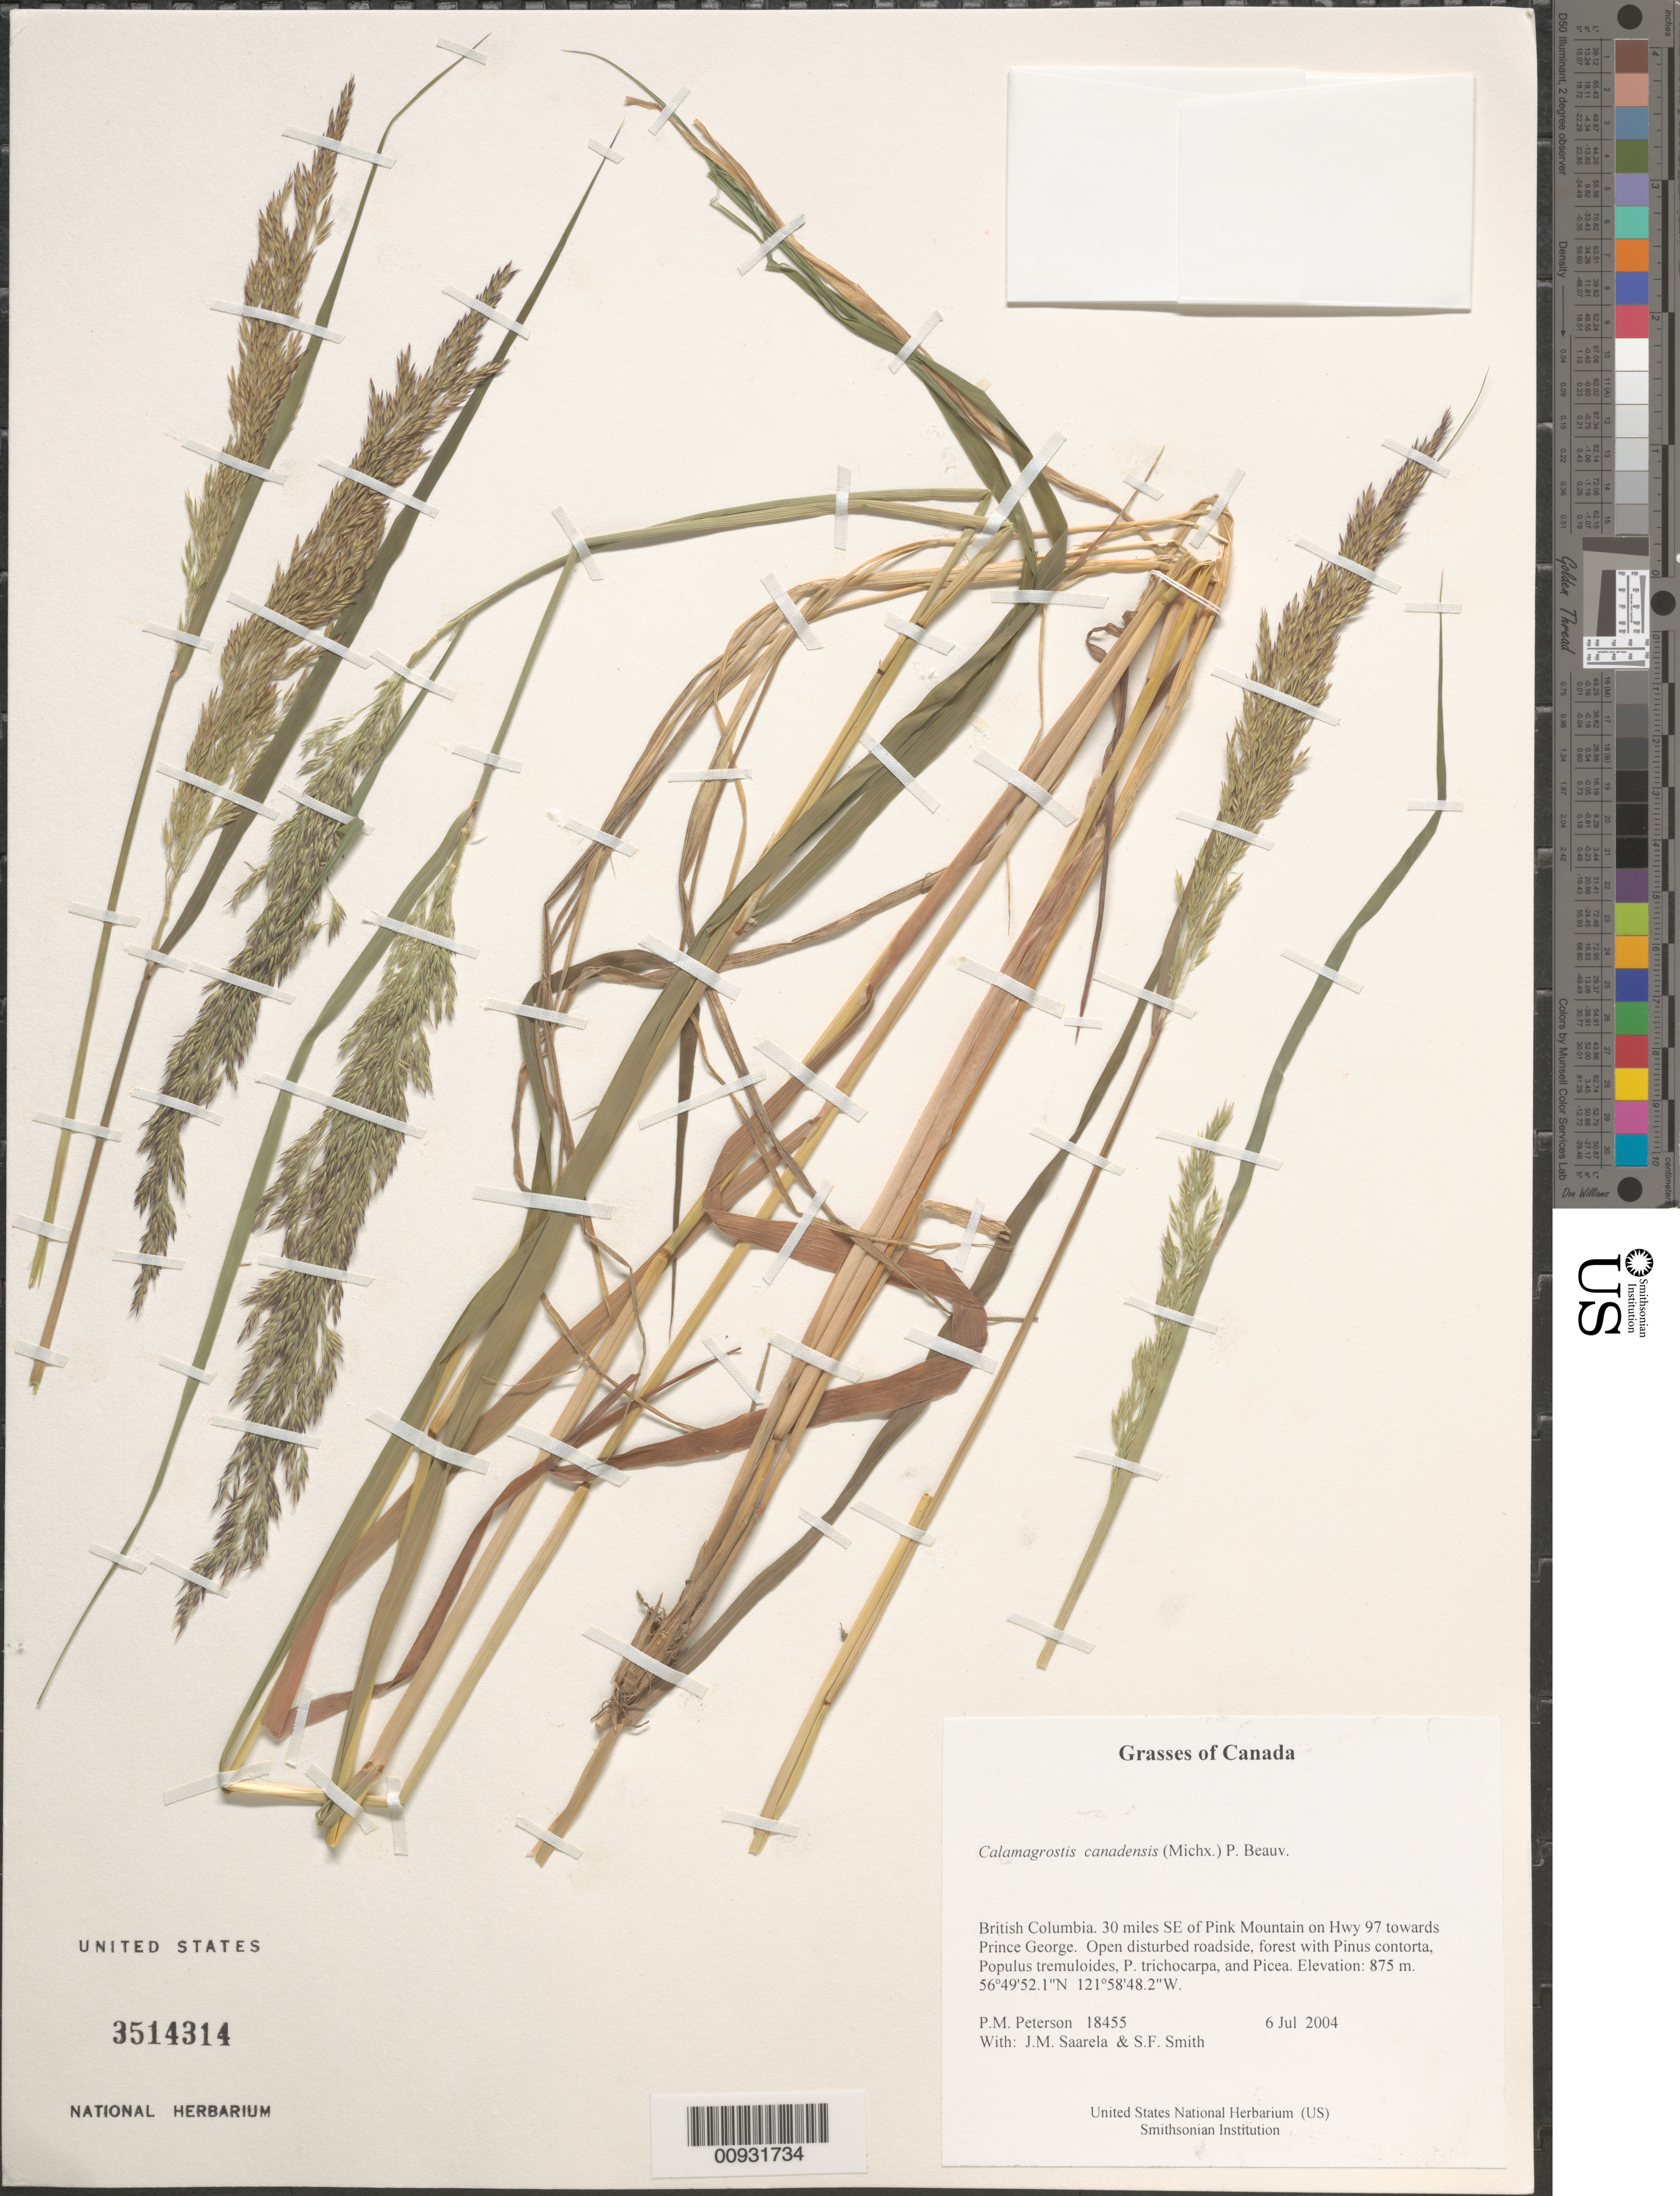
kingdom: Plantae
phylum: Tracheophyta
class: Liliopsida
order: Poales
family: Poaceae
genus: Calamagrostis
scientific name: Calamagrostis canadensis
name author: (Michx.) P. Beauv.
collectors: P. M. Peterson, J. Saarela & S.F. Smith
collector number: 18455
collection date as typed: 06 Jul 2004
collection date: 2004-07-06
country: Canada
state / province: British Columbia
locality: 30 miles SE of Pink Mountain on Hwy 97 towards Prince George. Open disturbed roadside, forest with Pinus contorta, Populus tremuloides, P. trichocarpa, and Picea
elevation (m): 875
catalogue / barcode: US 3514314